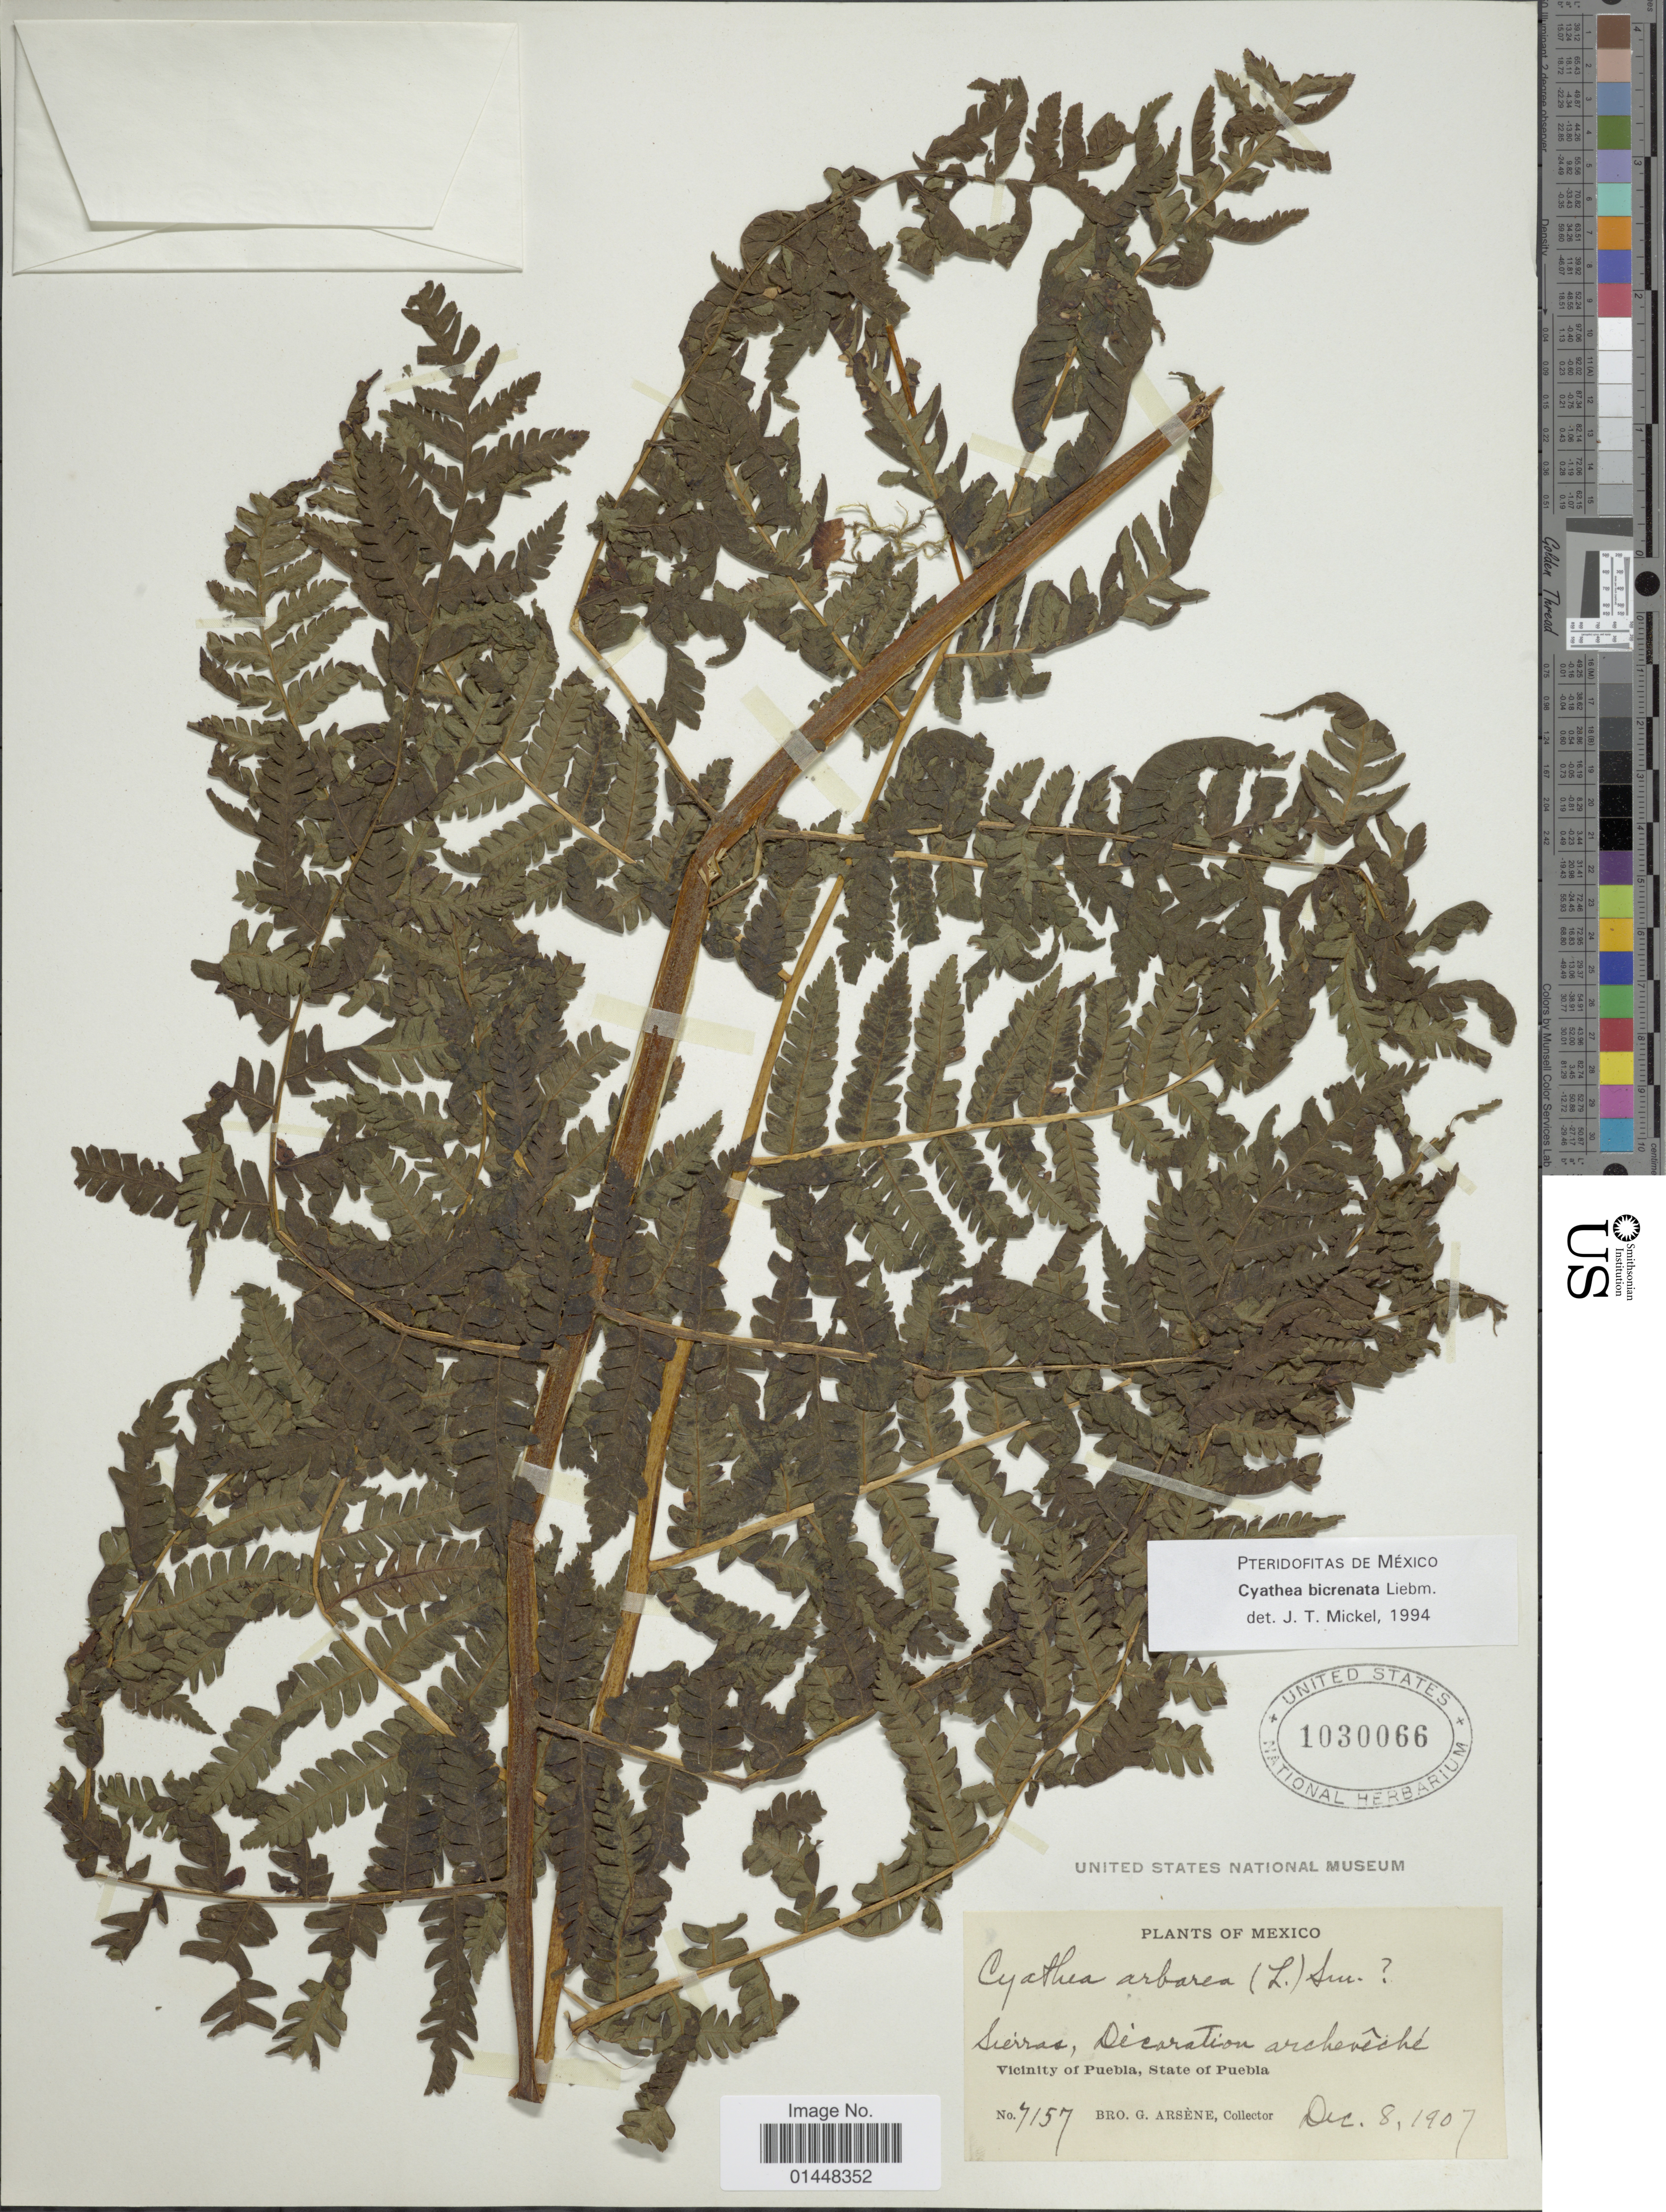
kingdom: Plantae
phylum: Tracheophyta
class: Polypodiopsida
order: Cyatheales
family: Cyatheaceae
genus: Cyathea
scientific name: Cyathea bicrenata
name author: Liebm.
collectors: Bro. G. Arsène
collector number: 7157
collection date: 1907-12-08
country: Mexico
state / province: Puebla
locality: Sierras, Decaration archeveche, Vicinity of Puebla, State of Puebla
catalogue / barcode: US 1030066